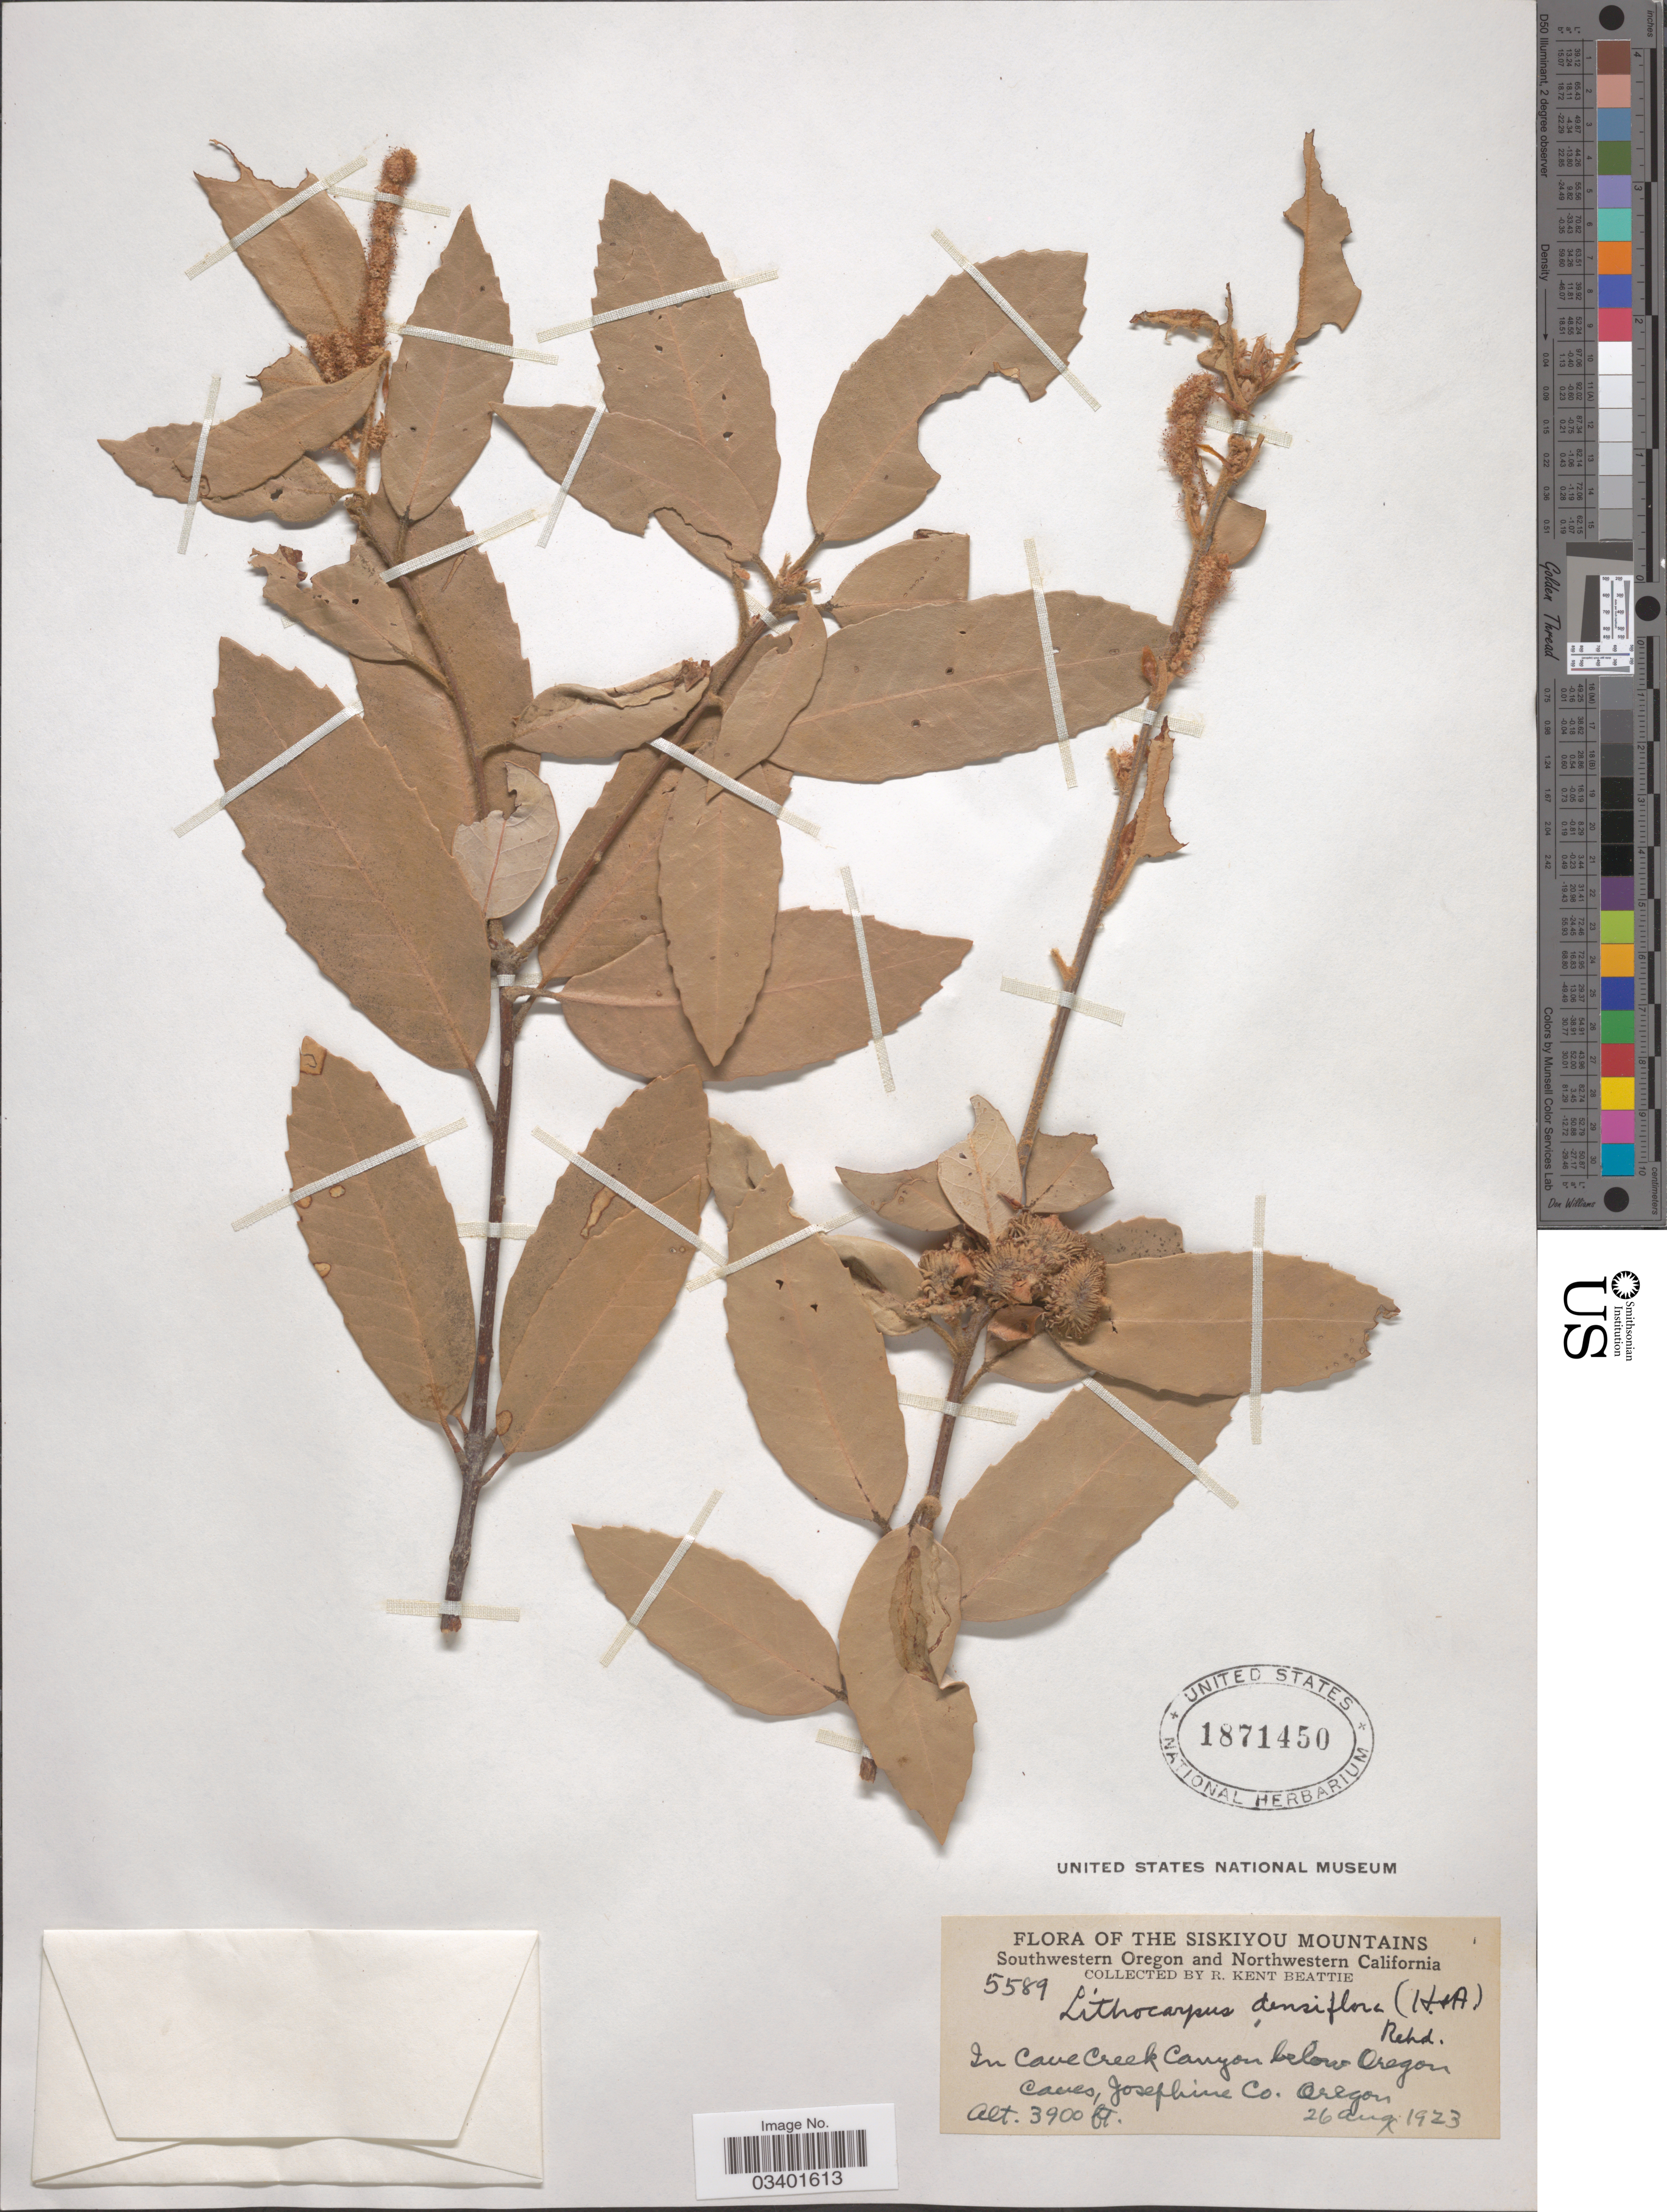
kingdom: Plantae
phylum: Tracheophyta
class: Magnoliopsida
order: Fagales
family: Fagaceae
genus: Notholithocarpus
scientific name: Notholithocarpus densiflorus var. densiflorus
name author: (Hook. & Arn.) P. S. Manos et al.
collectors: R. K. Beattie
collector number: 5589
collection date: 1923-08-26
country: United States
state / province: Oregon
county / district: Josephine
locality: Siskiyou Mountains, Southwestern Oregon. In Cave Creek Canyon below Oregon Caves, Josephine Co.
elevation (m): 1189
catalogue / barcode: US 1871450